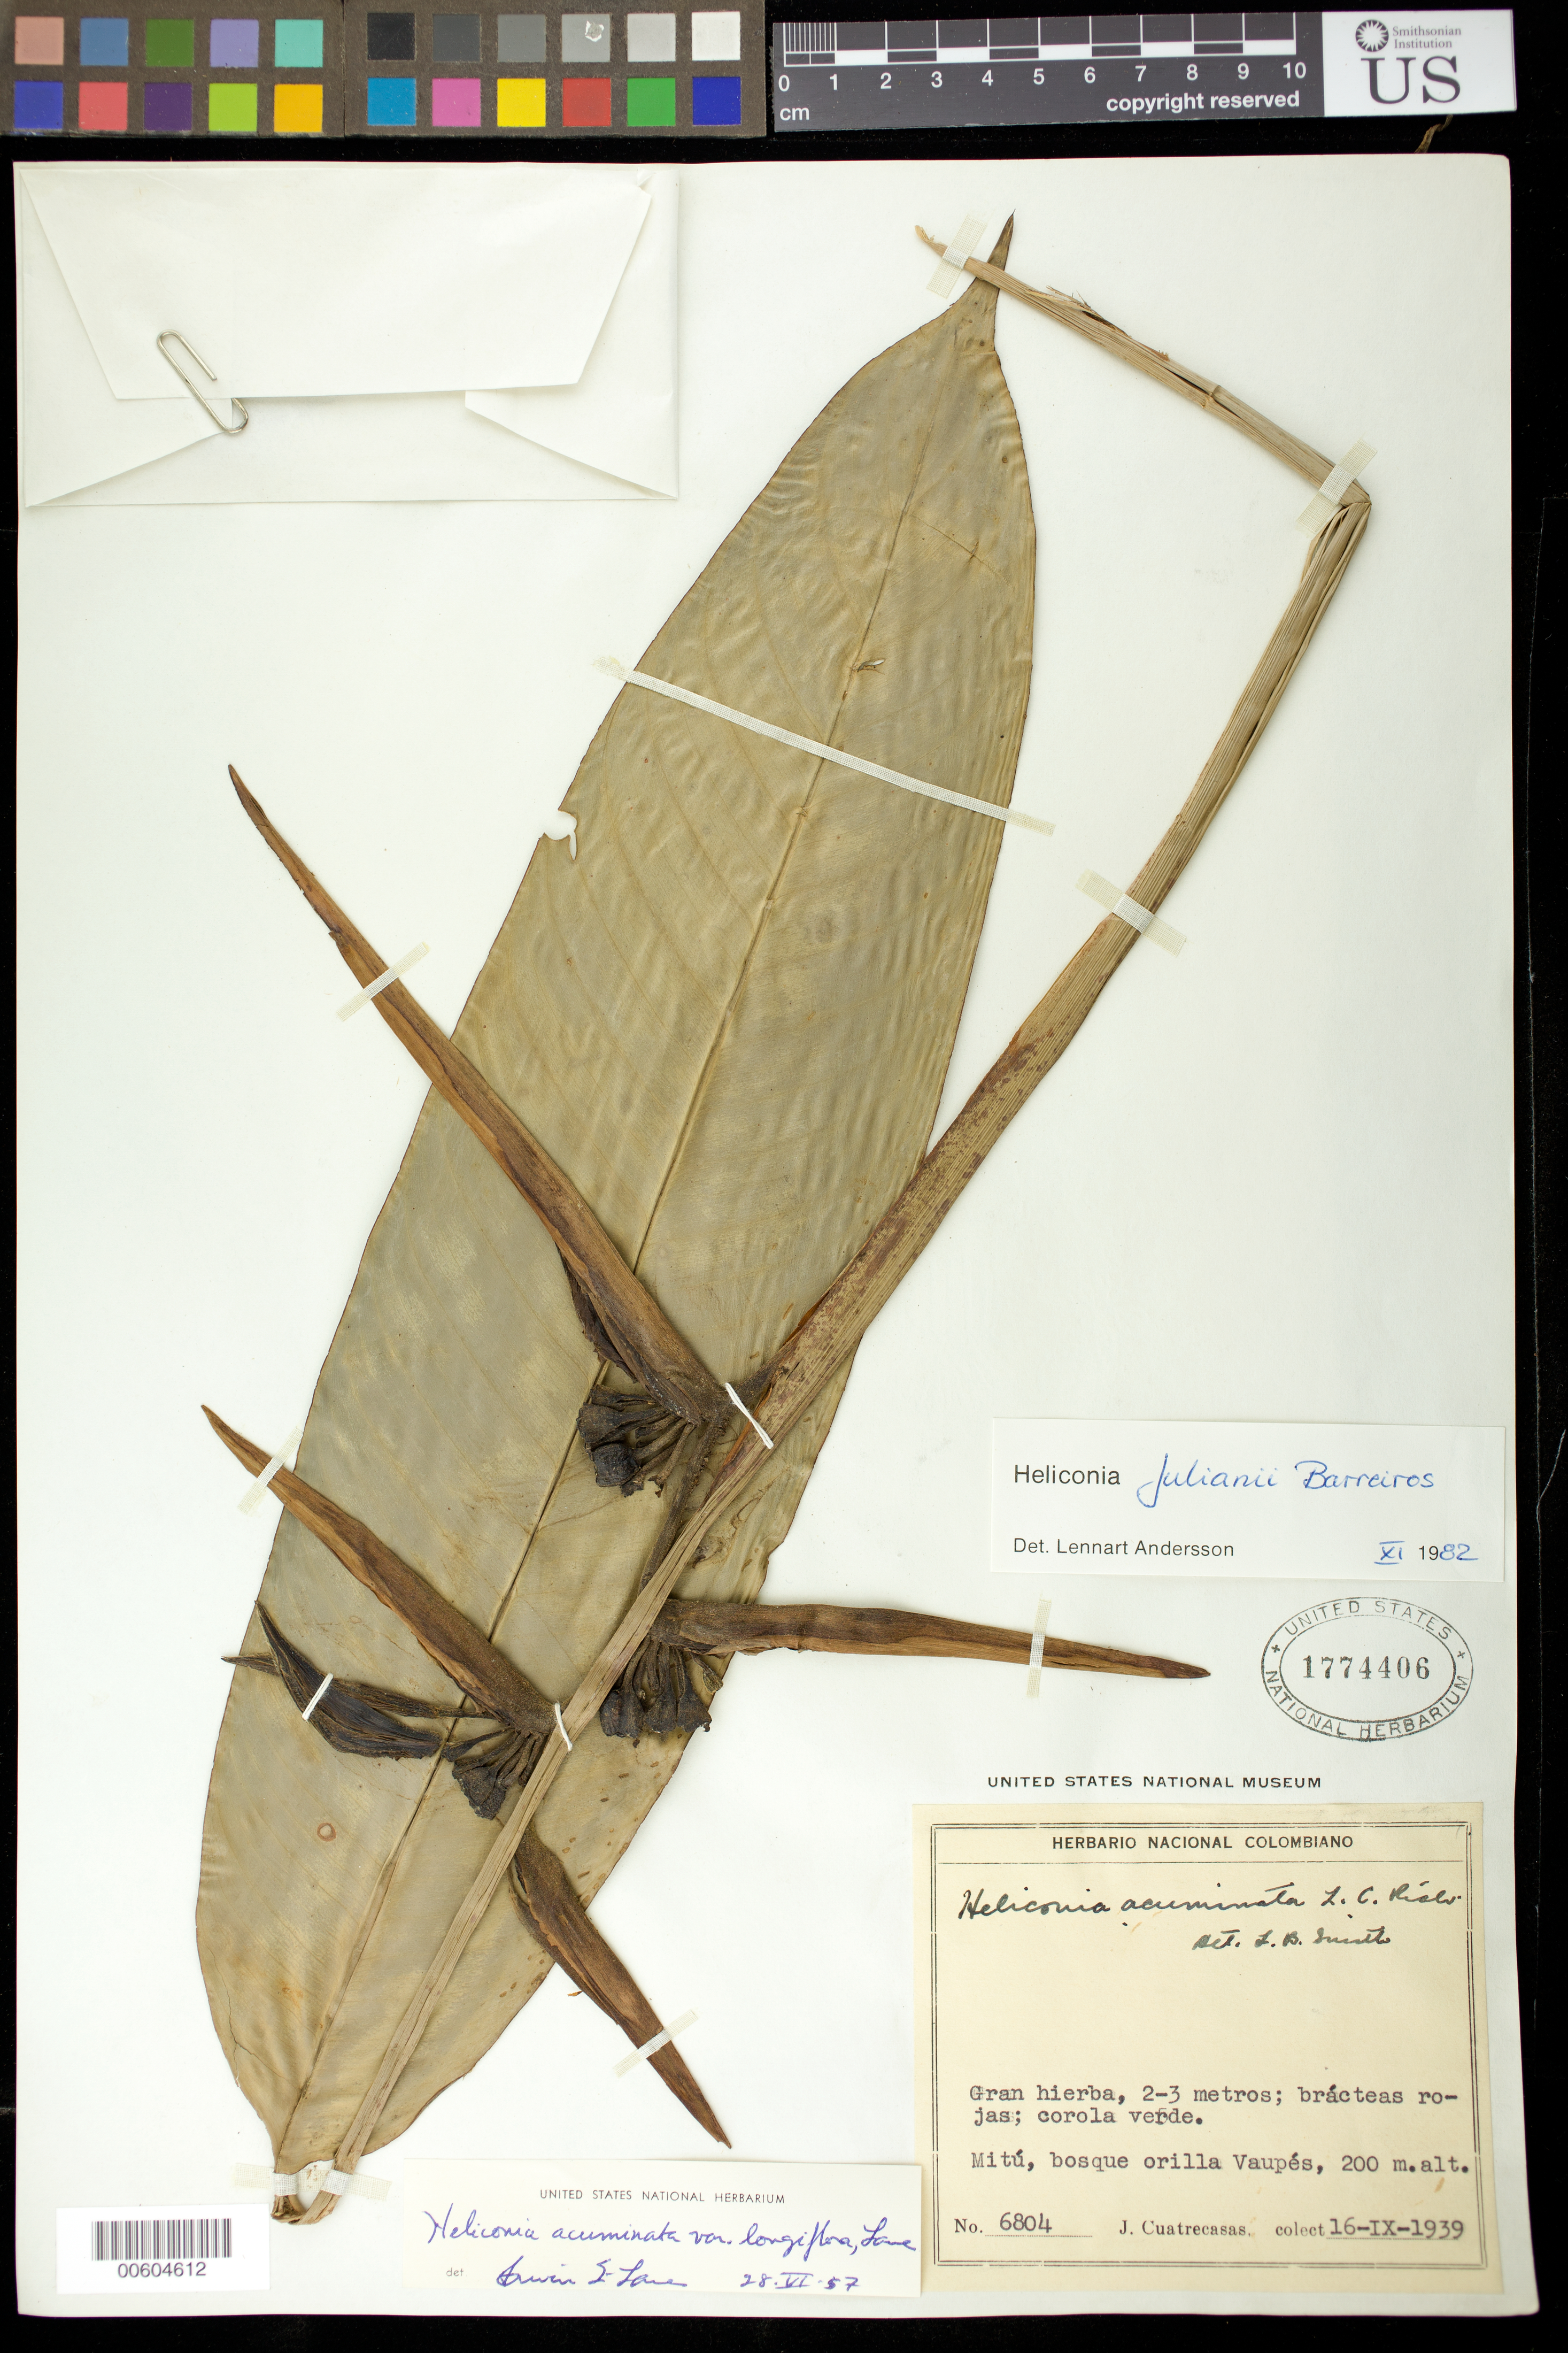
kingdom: Plantae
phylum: Tracheophyta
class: Liliopsida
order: Zingiberales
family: Heliconiaceae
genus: Heliconia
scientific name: Heliconia julianii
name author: Barreiros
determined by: Andersson, [Bengt] Lennart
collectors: J. Cuatrecasas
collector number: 6804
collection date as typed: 16 Sep 1939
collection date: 1939-09-16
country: Colombia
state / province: Vaupés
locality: Forest near Vaupes.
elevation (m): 200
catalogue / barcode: US 1774406